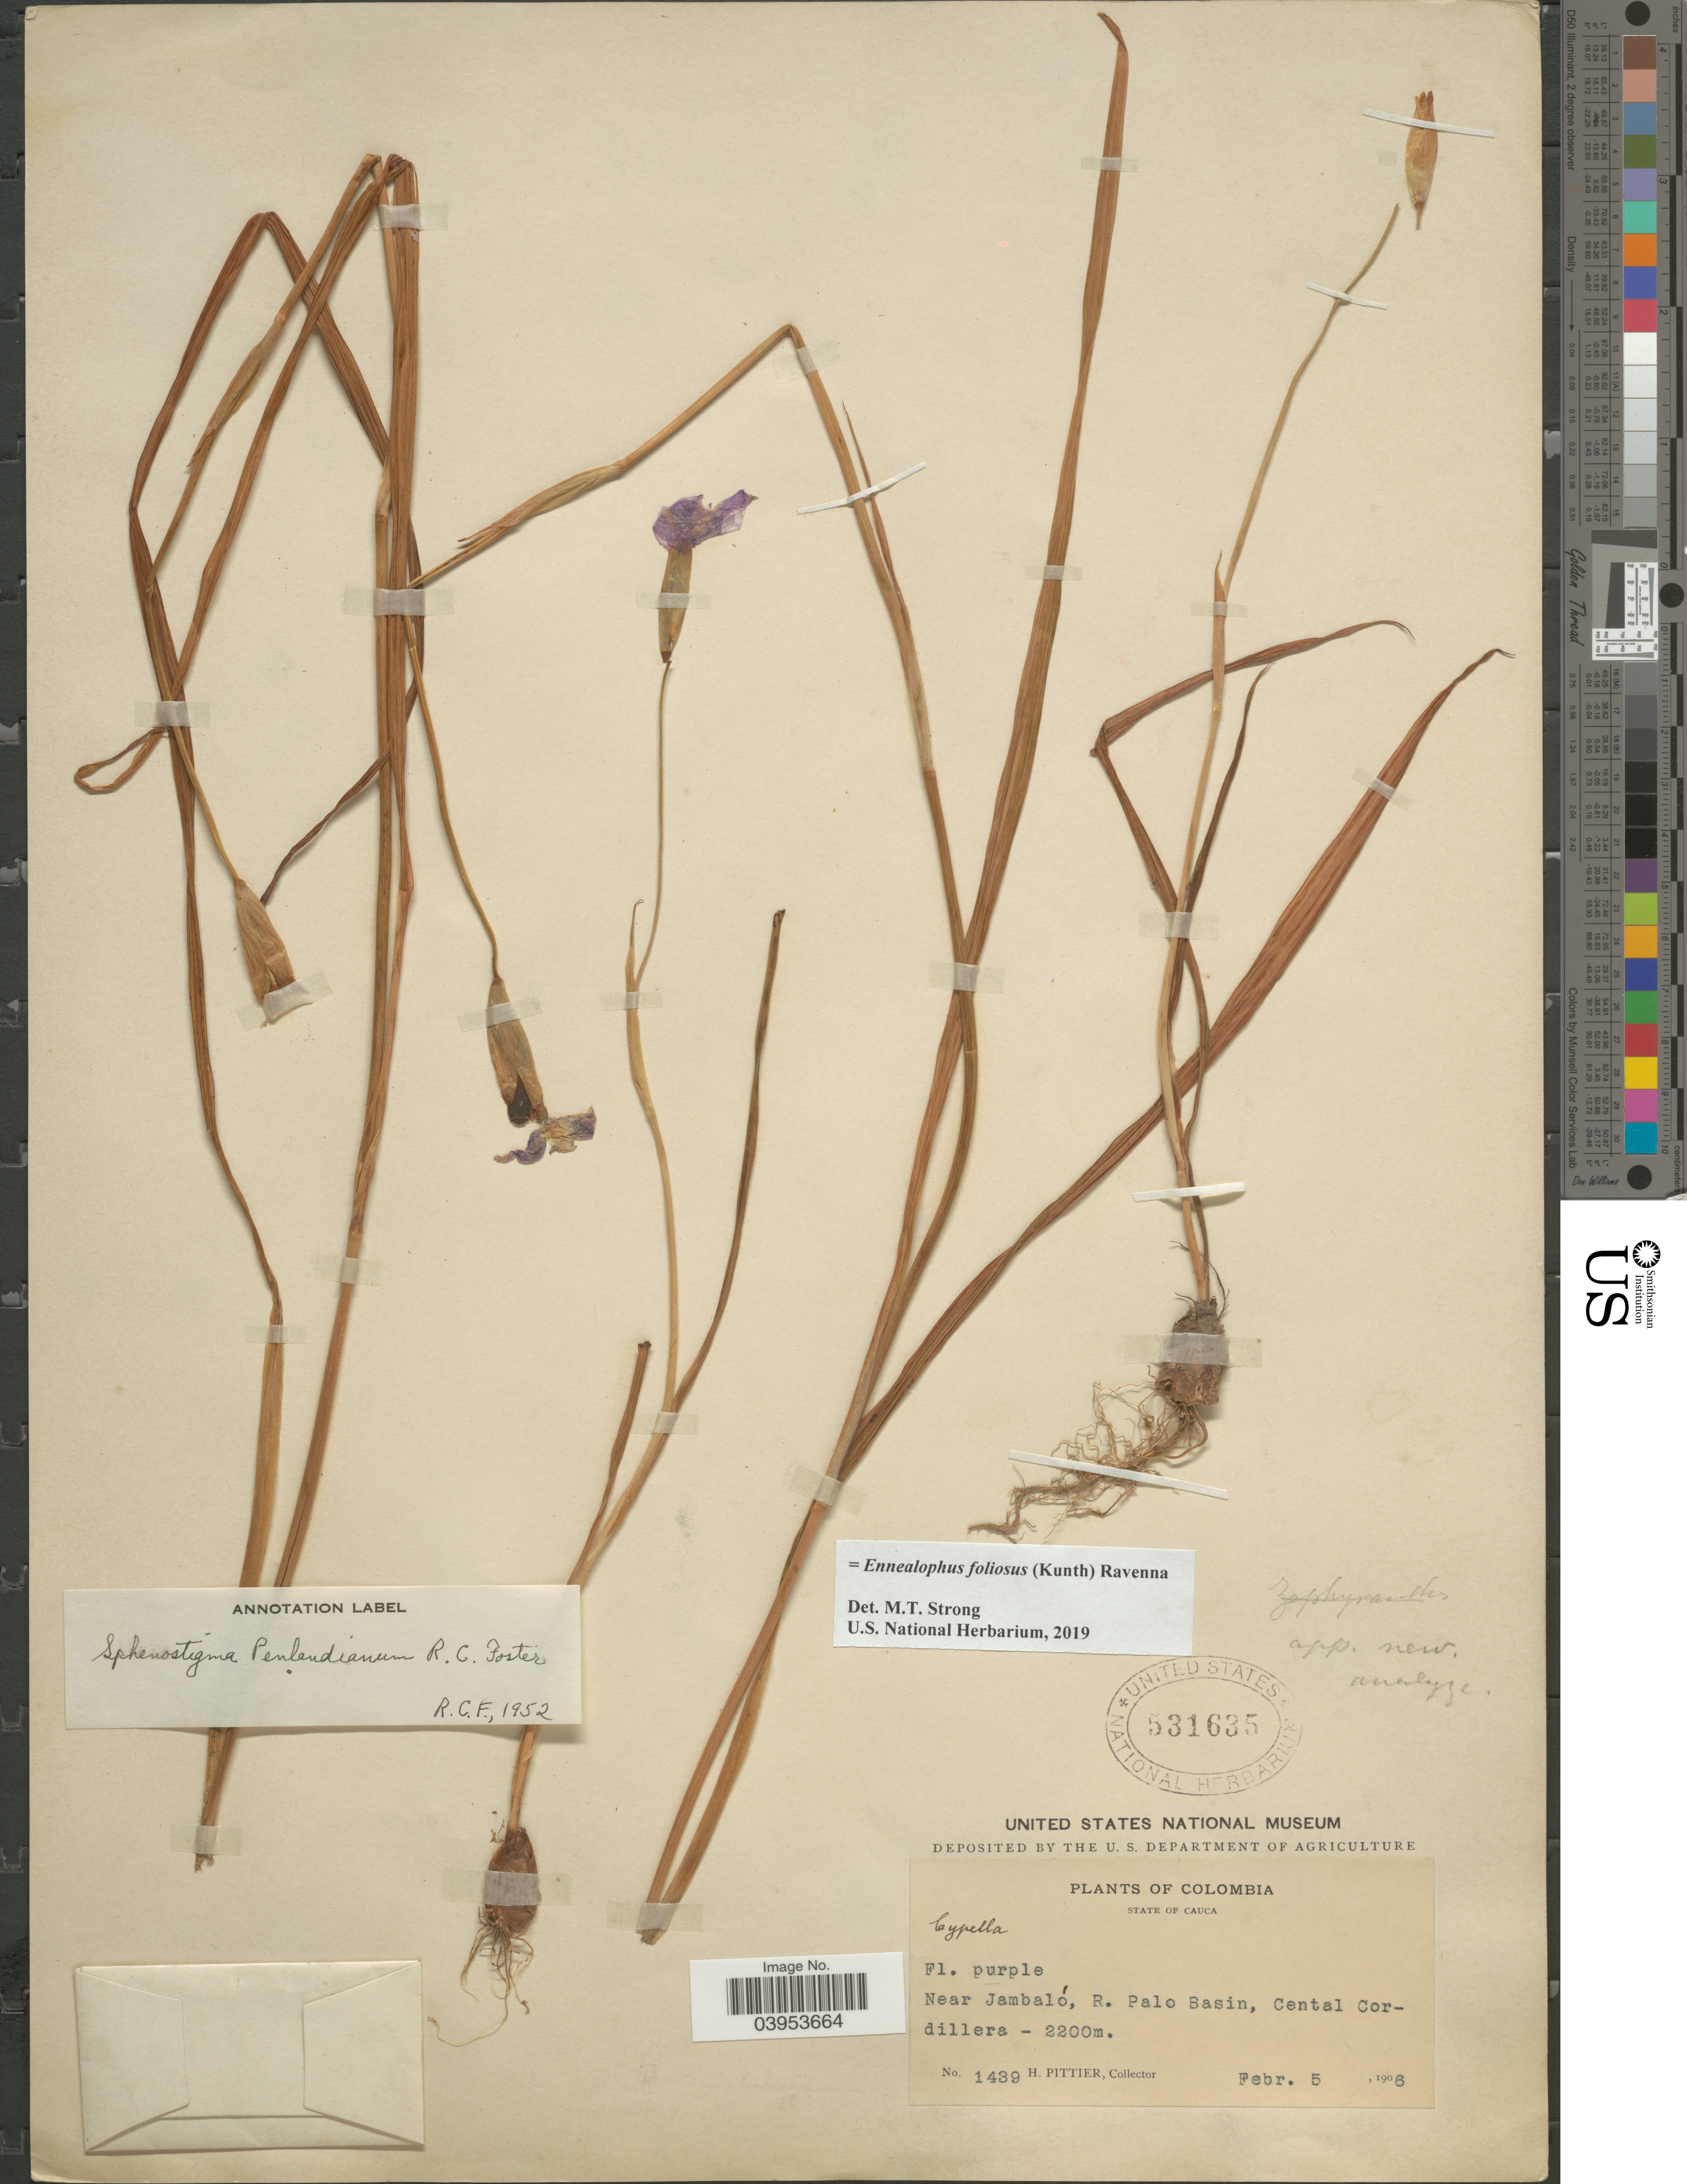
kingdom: Plantae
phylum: Tracheophyta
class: Liliopsida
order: Asparagales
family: Iridaceae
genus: Ennealophus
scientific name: Ennealophus foliosus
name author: (Kunth) Ravenna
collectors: H. F. Pittier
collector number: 1439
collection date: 1906-02-05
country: Colombia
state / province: Cauca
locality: Near Jambaló, R. Palo Basin, Central Cordillera.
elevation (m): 2200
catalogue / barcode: US 531635